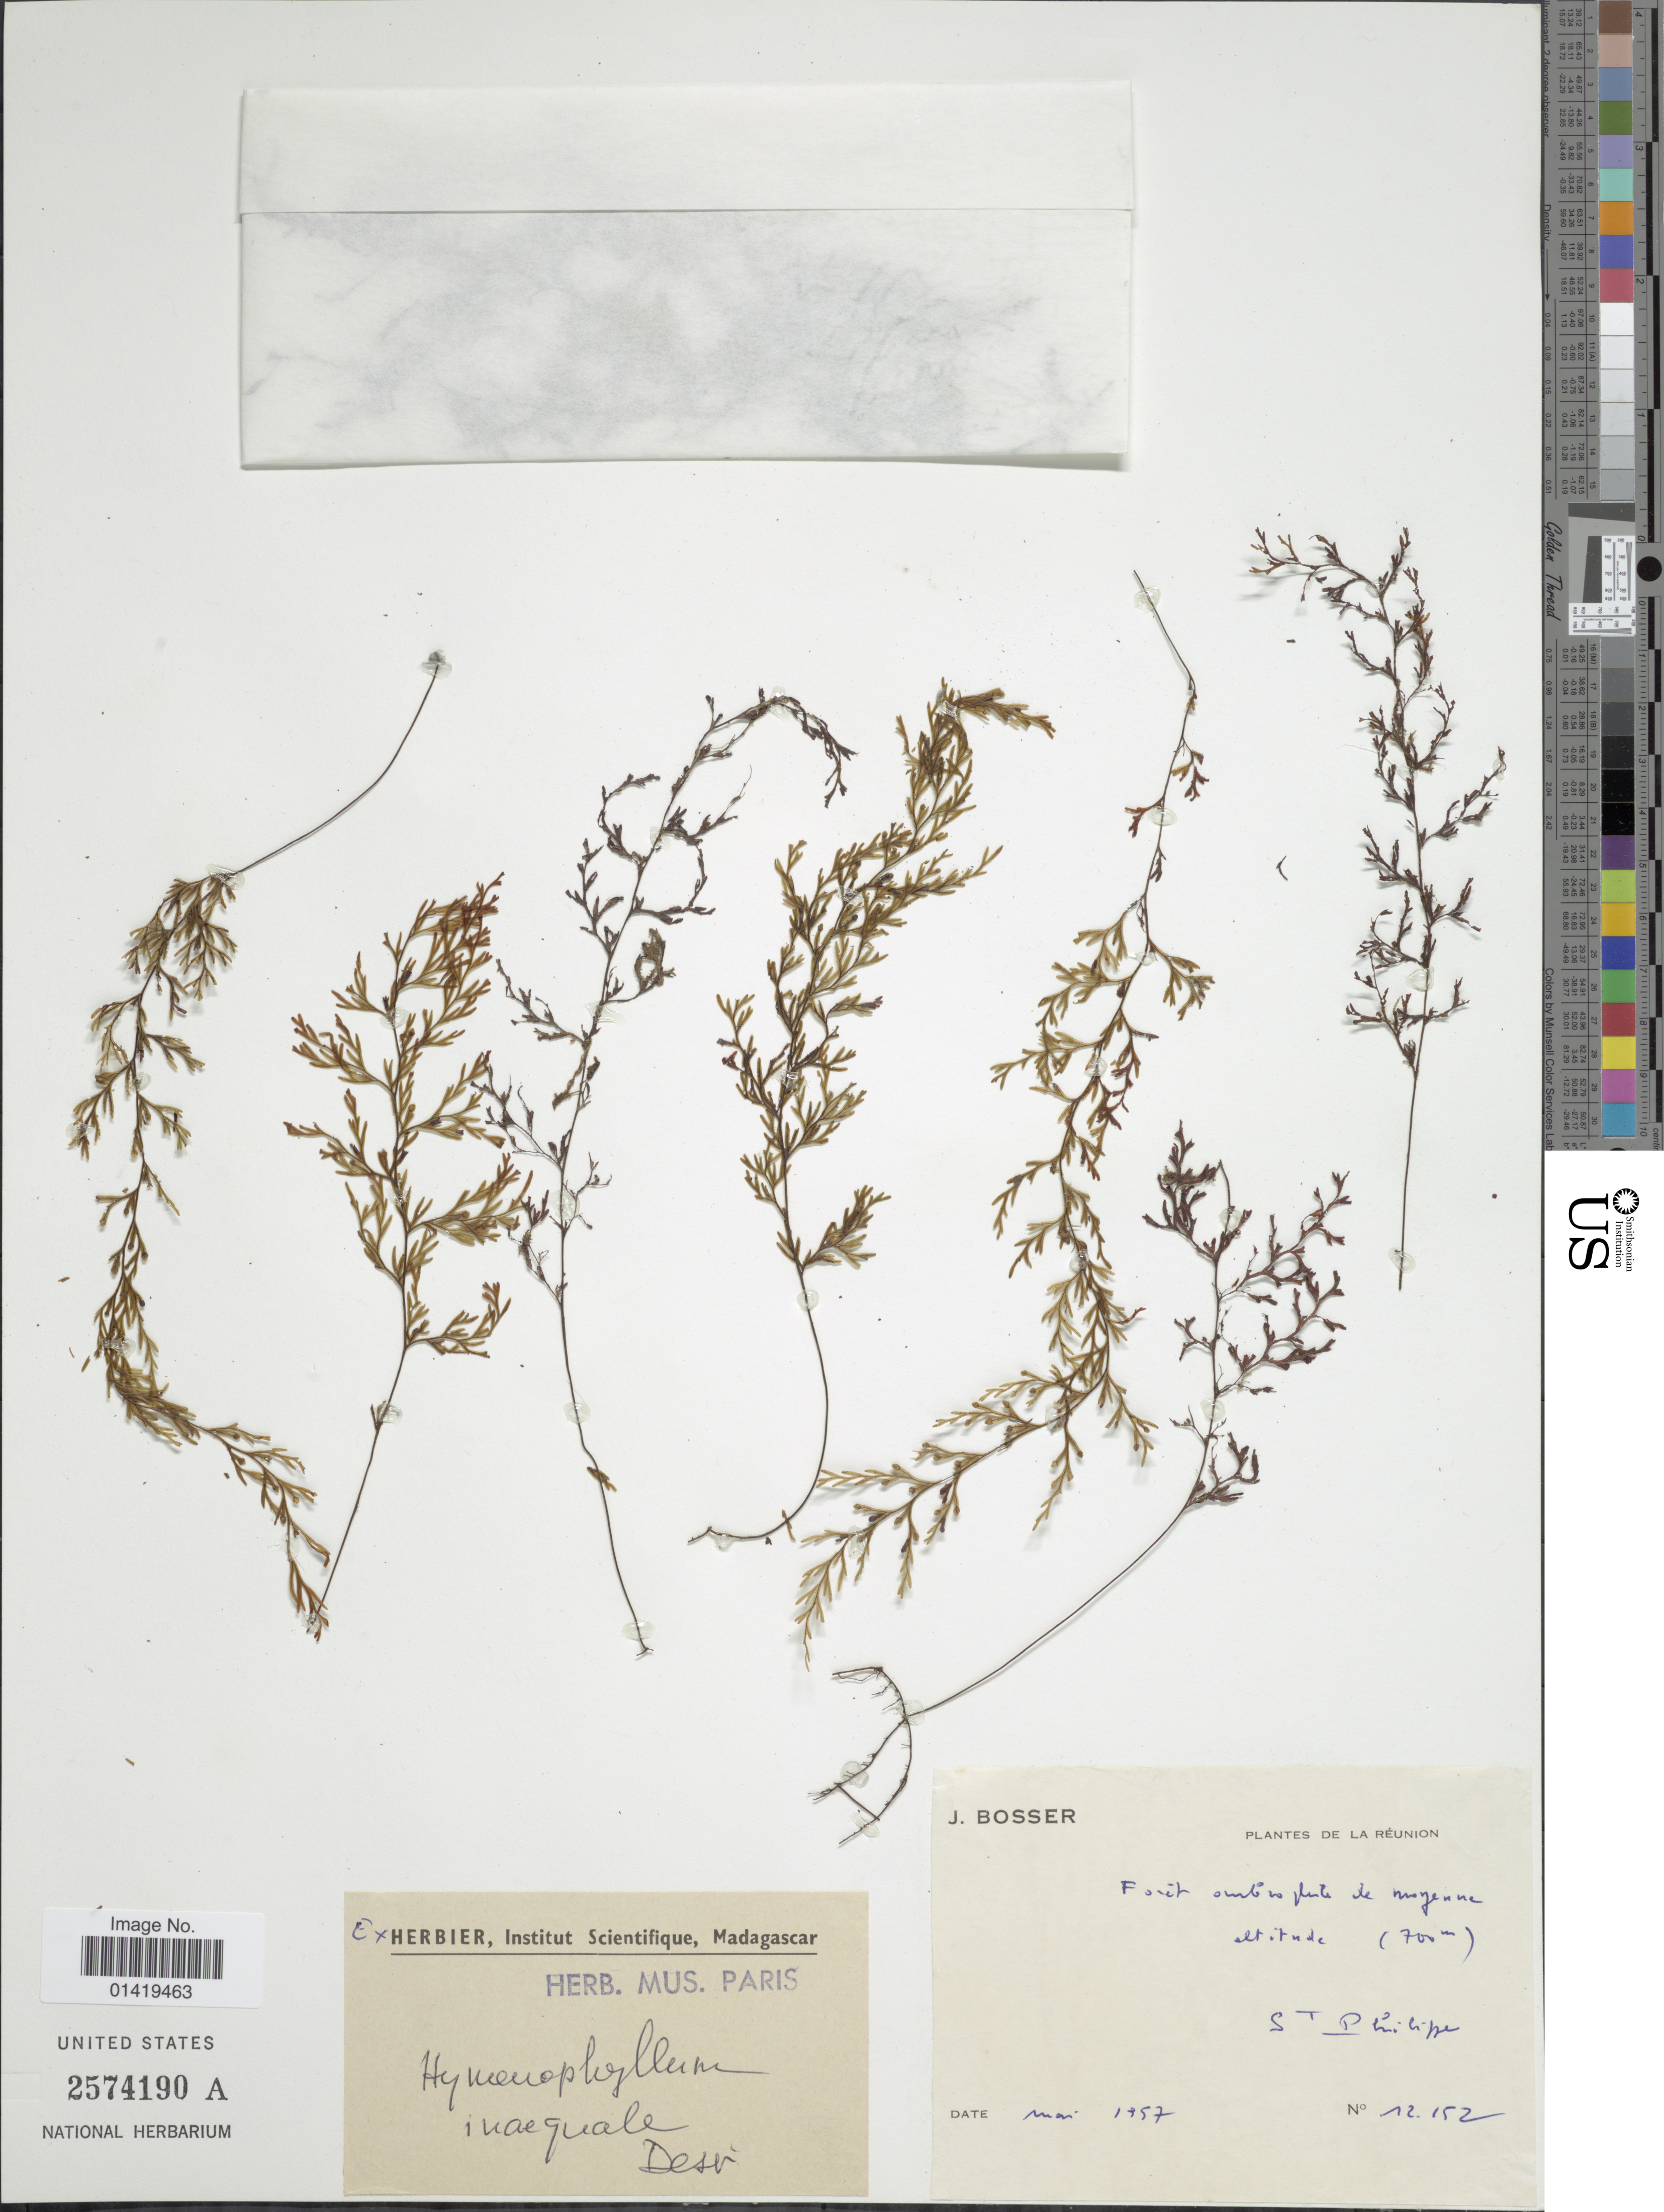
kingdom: Plantae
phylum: Tracheophyta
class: Polypodiopsida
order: Hymenophyllales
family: Hymenophyllaceae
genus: Hymenophyllum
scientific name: Hymenophyllum inaequale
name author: (Poir.) Desv.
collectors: J. M. Bosser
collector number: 12152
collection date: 1957-05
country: Reunion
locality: De La Réunion, St. Philippe [interpreted]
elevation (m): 700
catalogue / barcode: US 2574190A